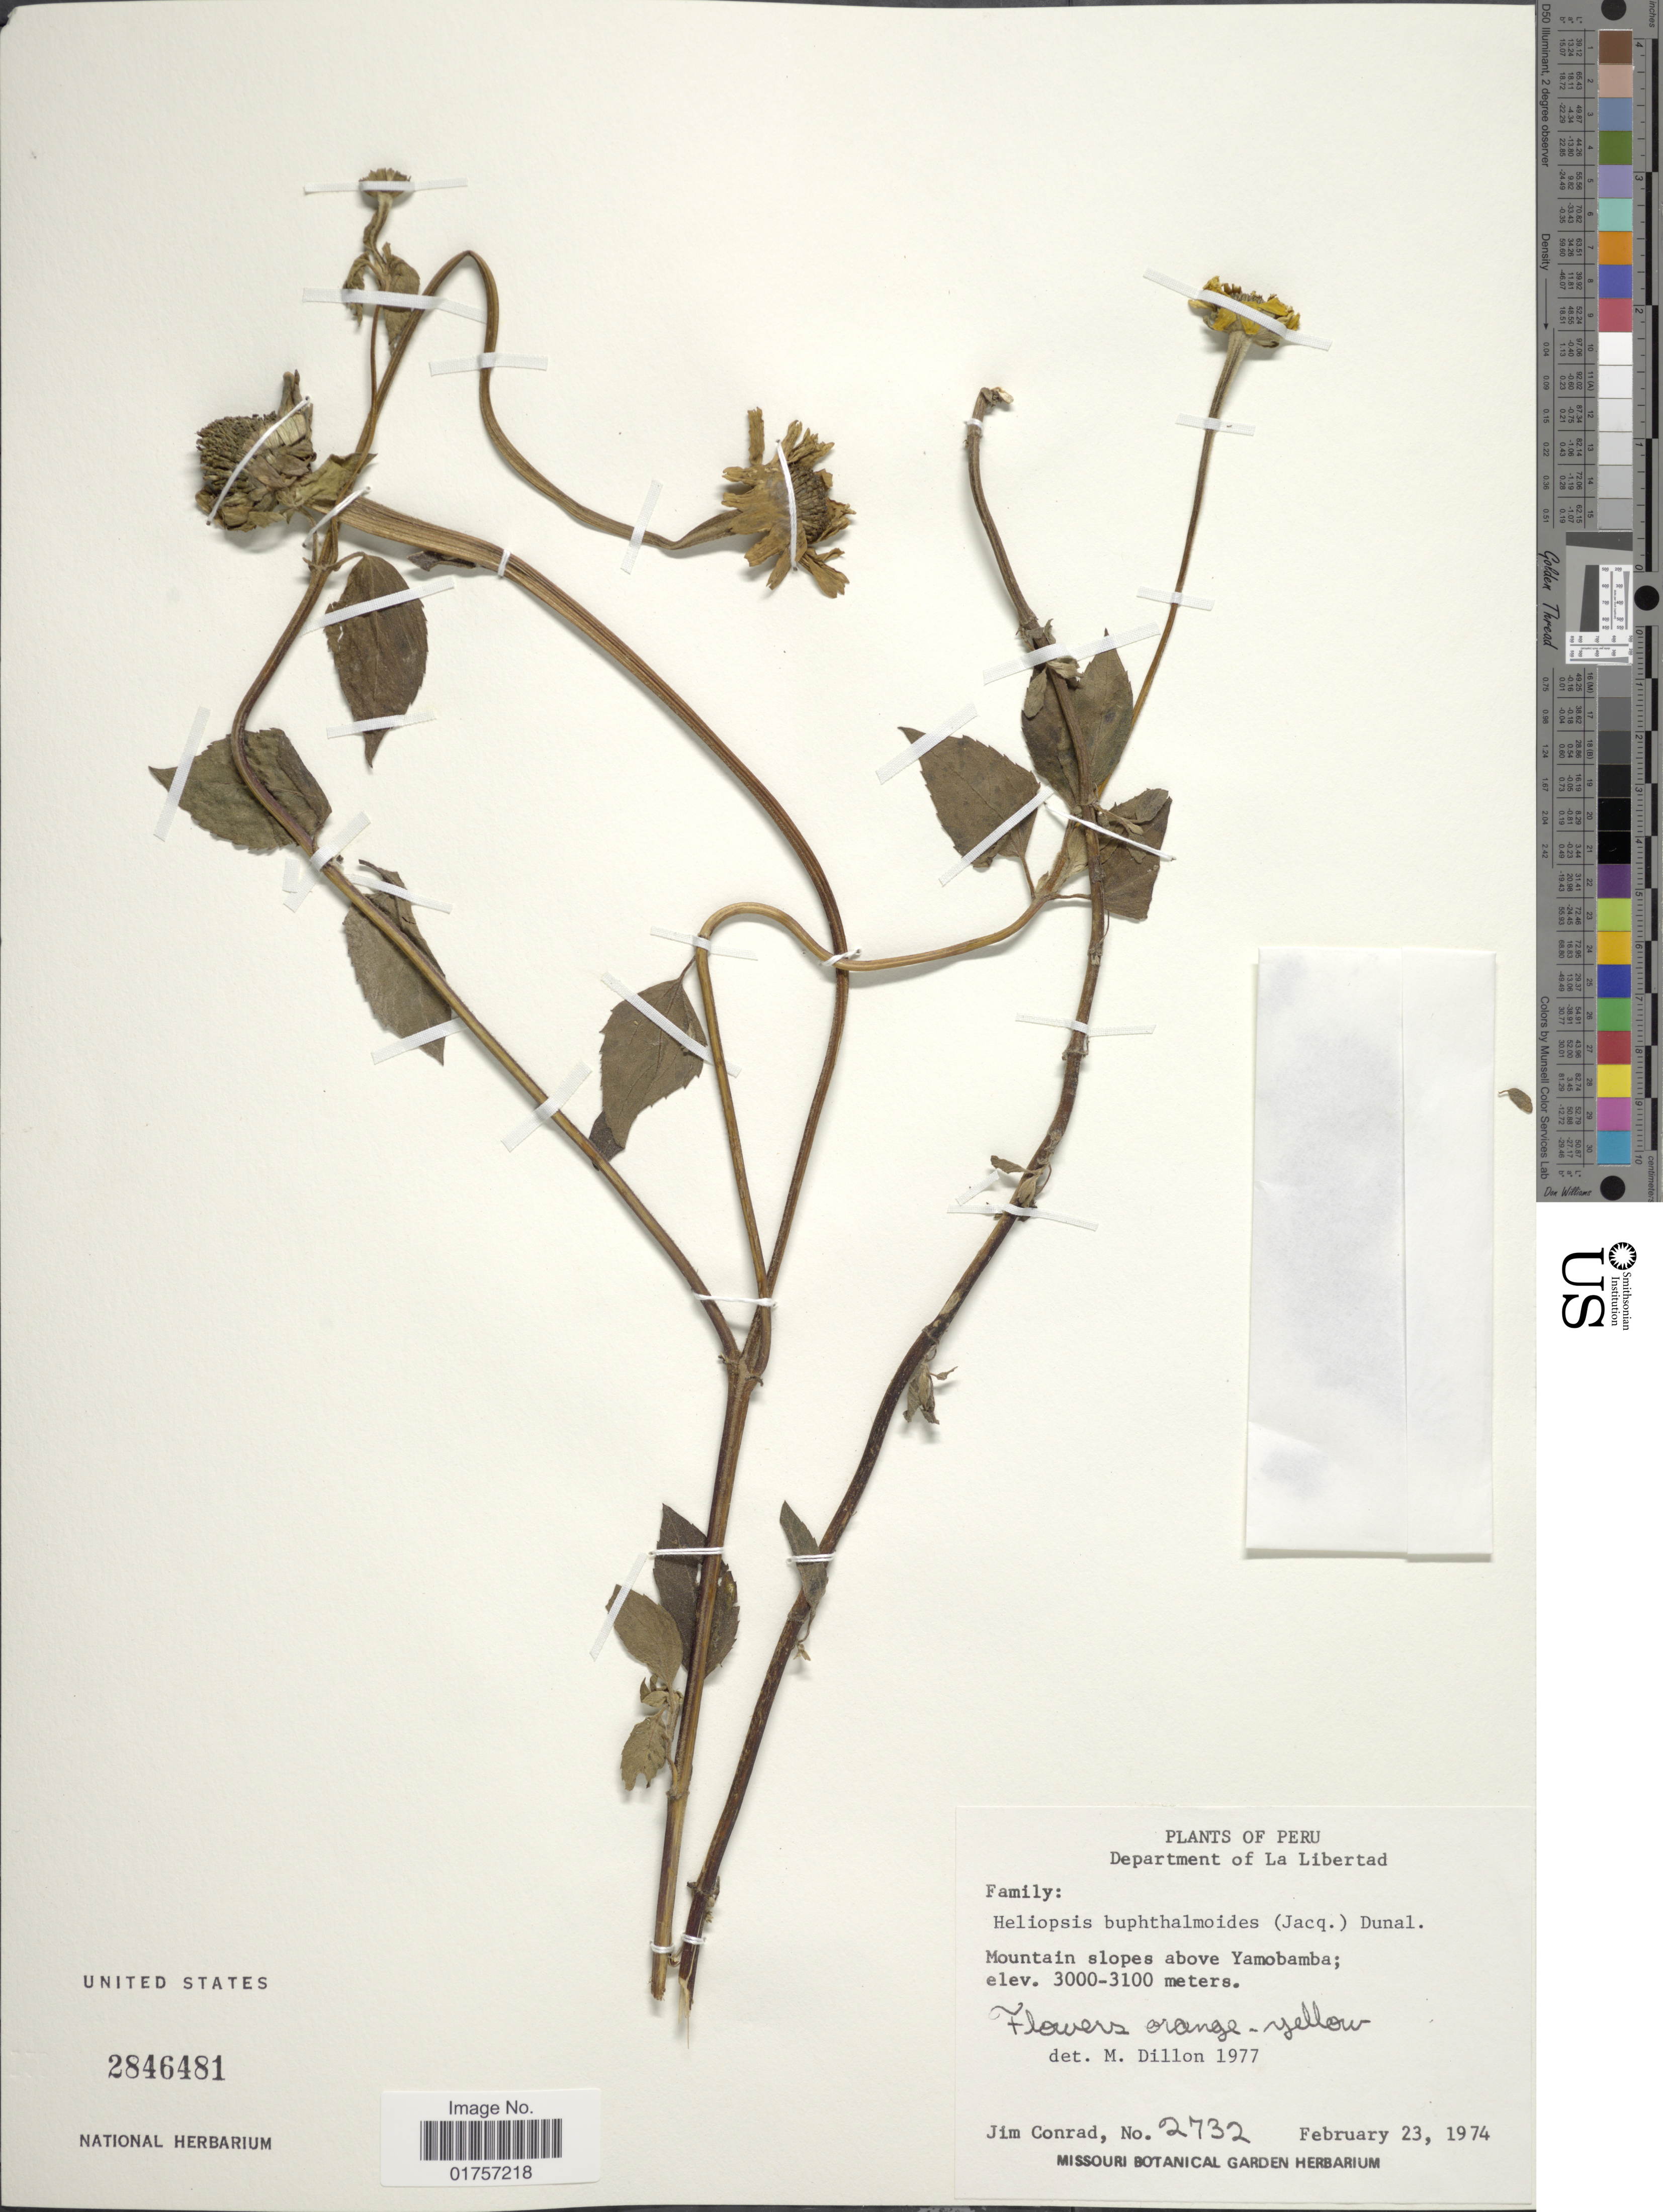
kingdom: Plantae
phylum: Tracheophyta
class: Magnoliopsida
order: Asterales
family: Asteraceae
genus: Heliopsis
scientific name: Heliopsis buphthalmoides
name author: (Jacq.) Dunal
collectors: J. Conrad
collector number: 2732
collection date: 1974-02-23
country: Peru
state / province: La Libertad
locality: Mountain slopes above Yamobamba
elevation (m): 3000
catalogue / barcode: US 2846481